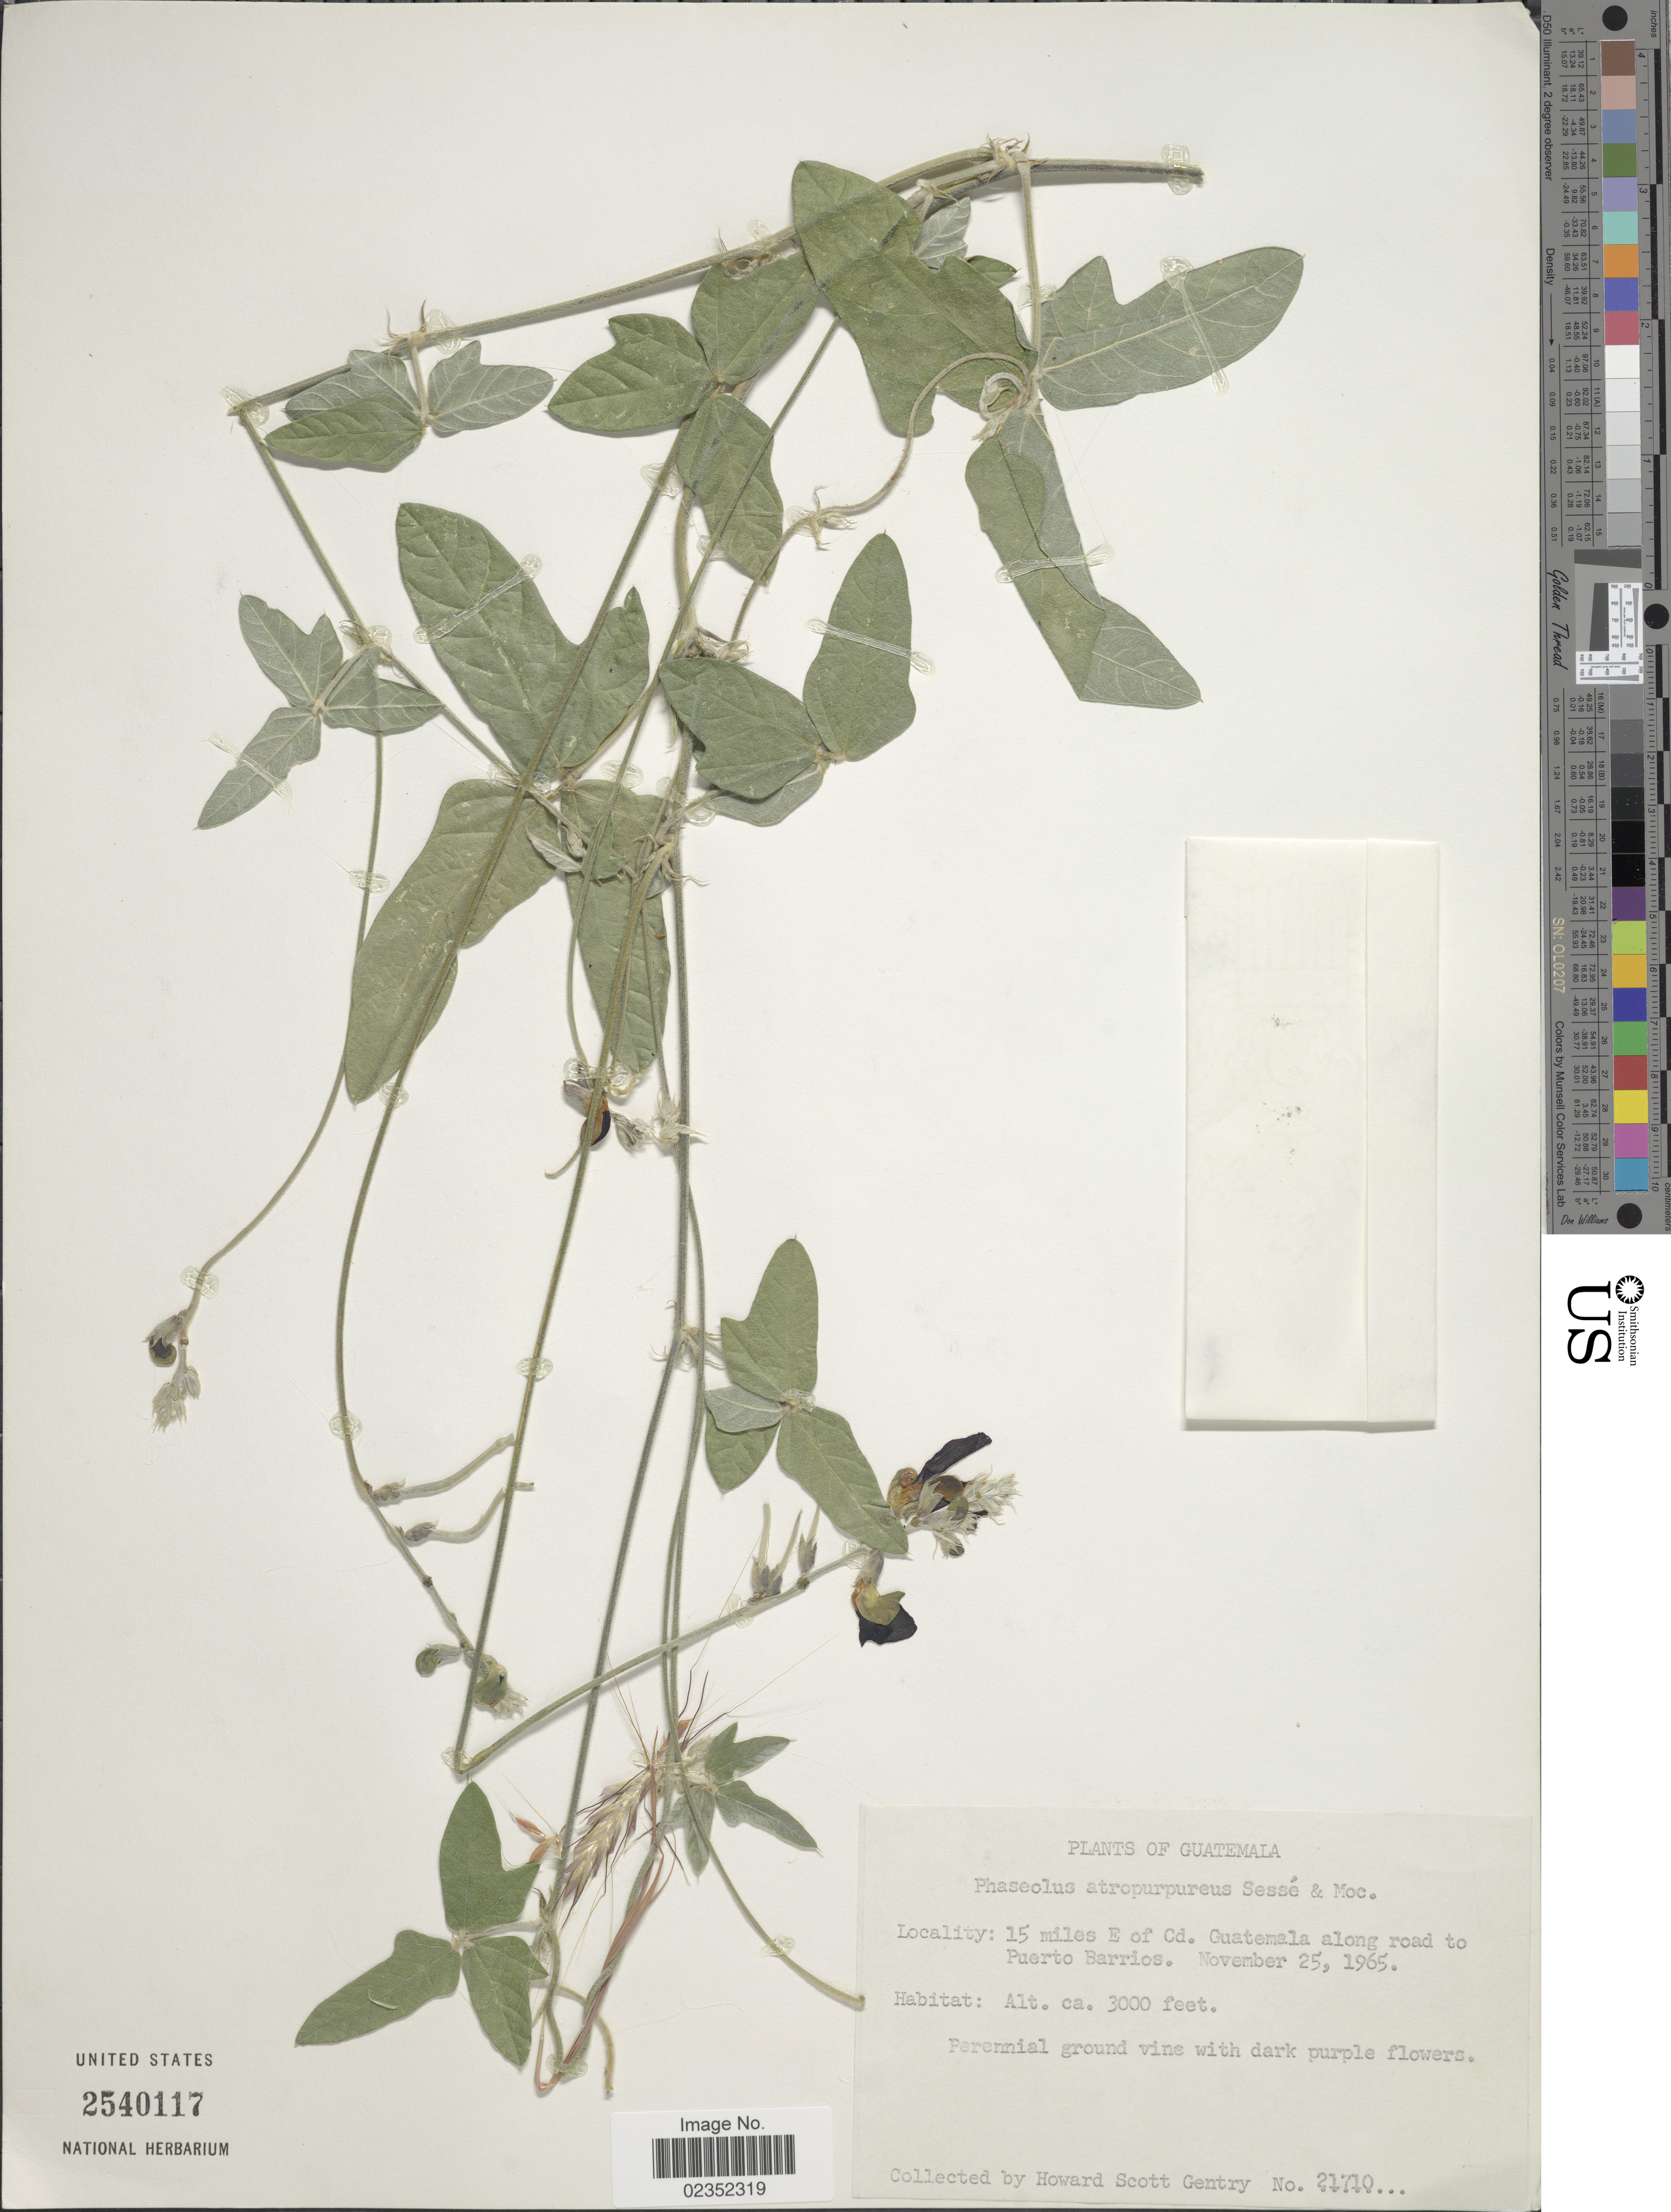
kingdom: Plantae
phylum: Tracheophyta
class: Magnoliopsida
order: Fabales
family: Fabaceae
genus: Macroptilium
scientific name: Macroptilium atropurpureum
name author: (DC.) Urb.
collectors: H. S. Gentry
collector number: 21710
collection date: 1965-11-25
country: Guatemala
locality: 15 miles E of Cd. Guatemala along road to Puerto Barrios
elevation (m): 914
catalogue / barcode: US 2540117